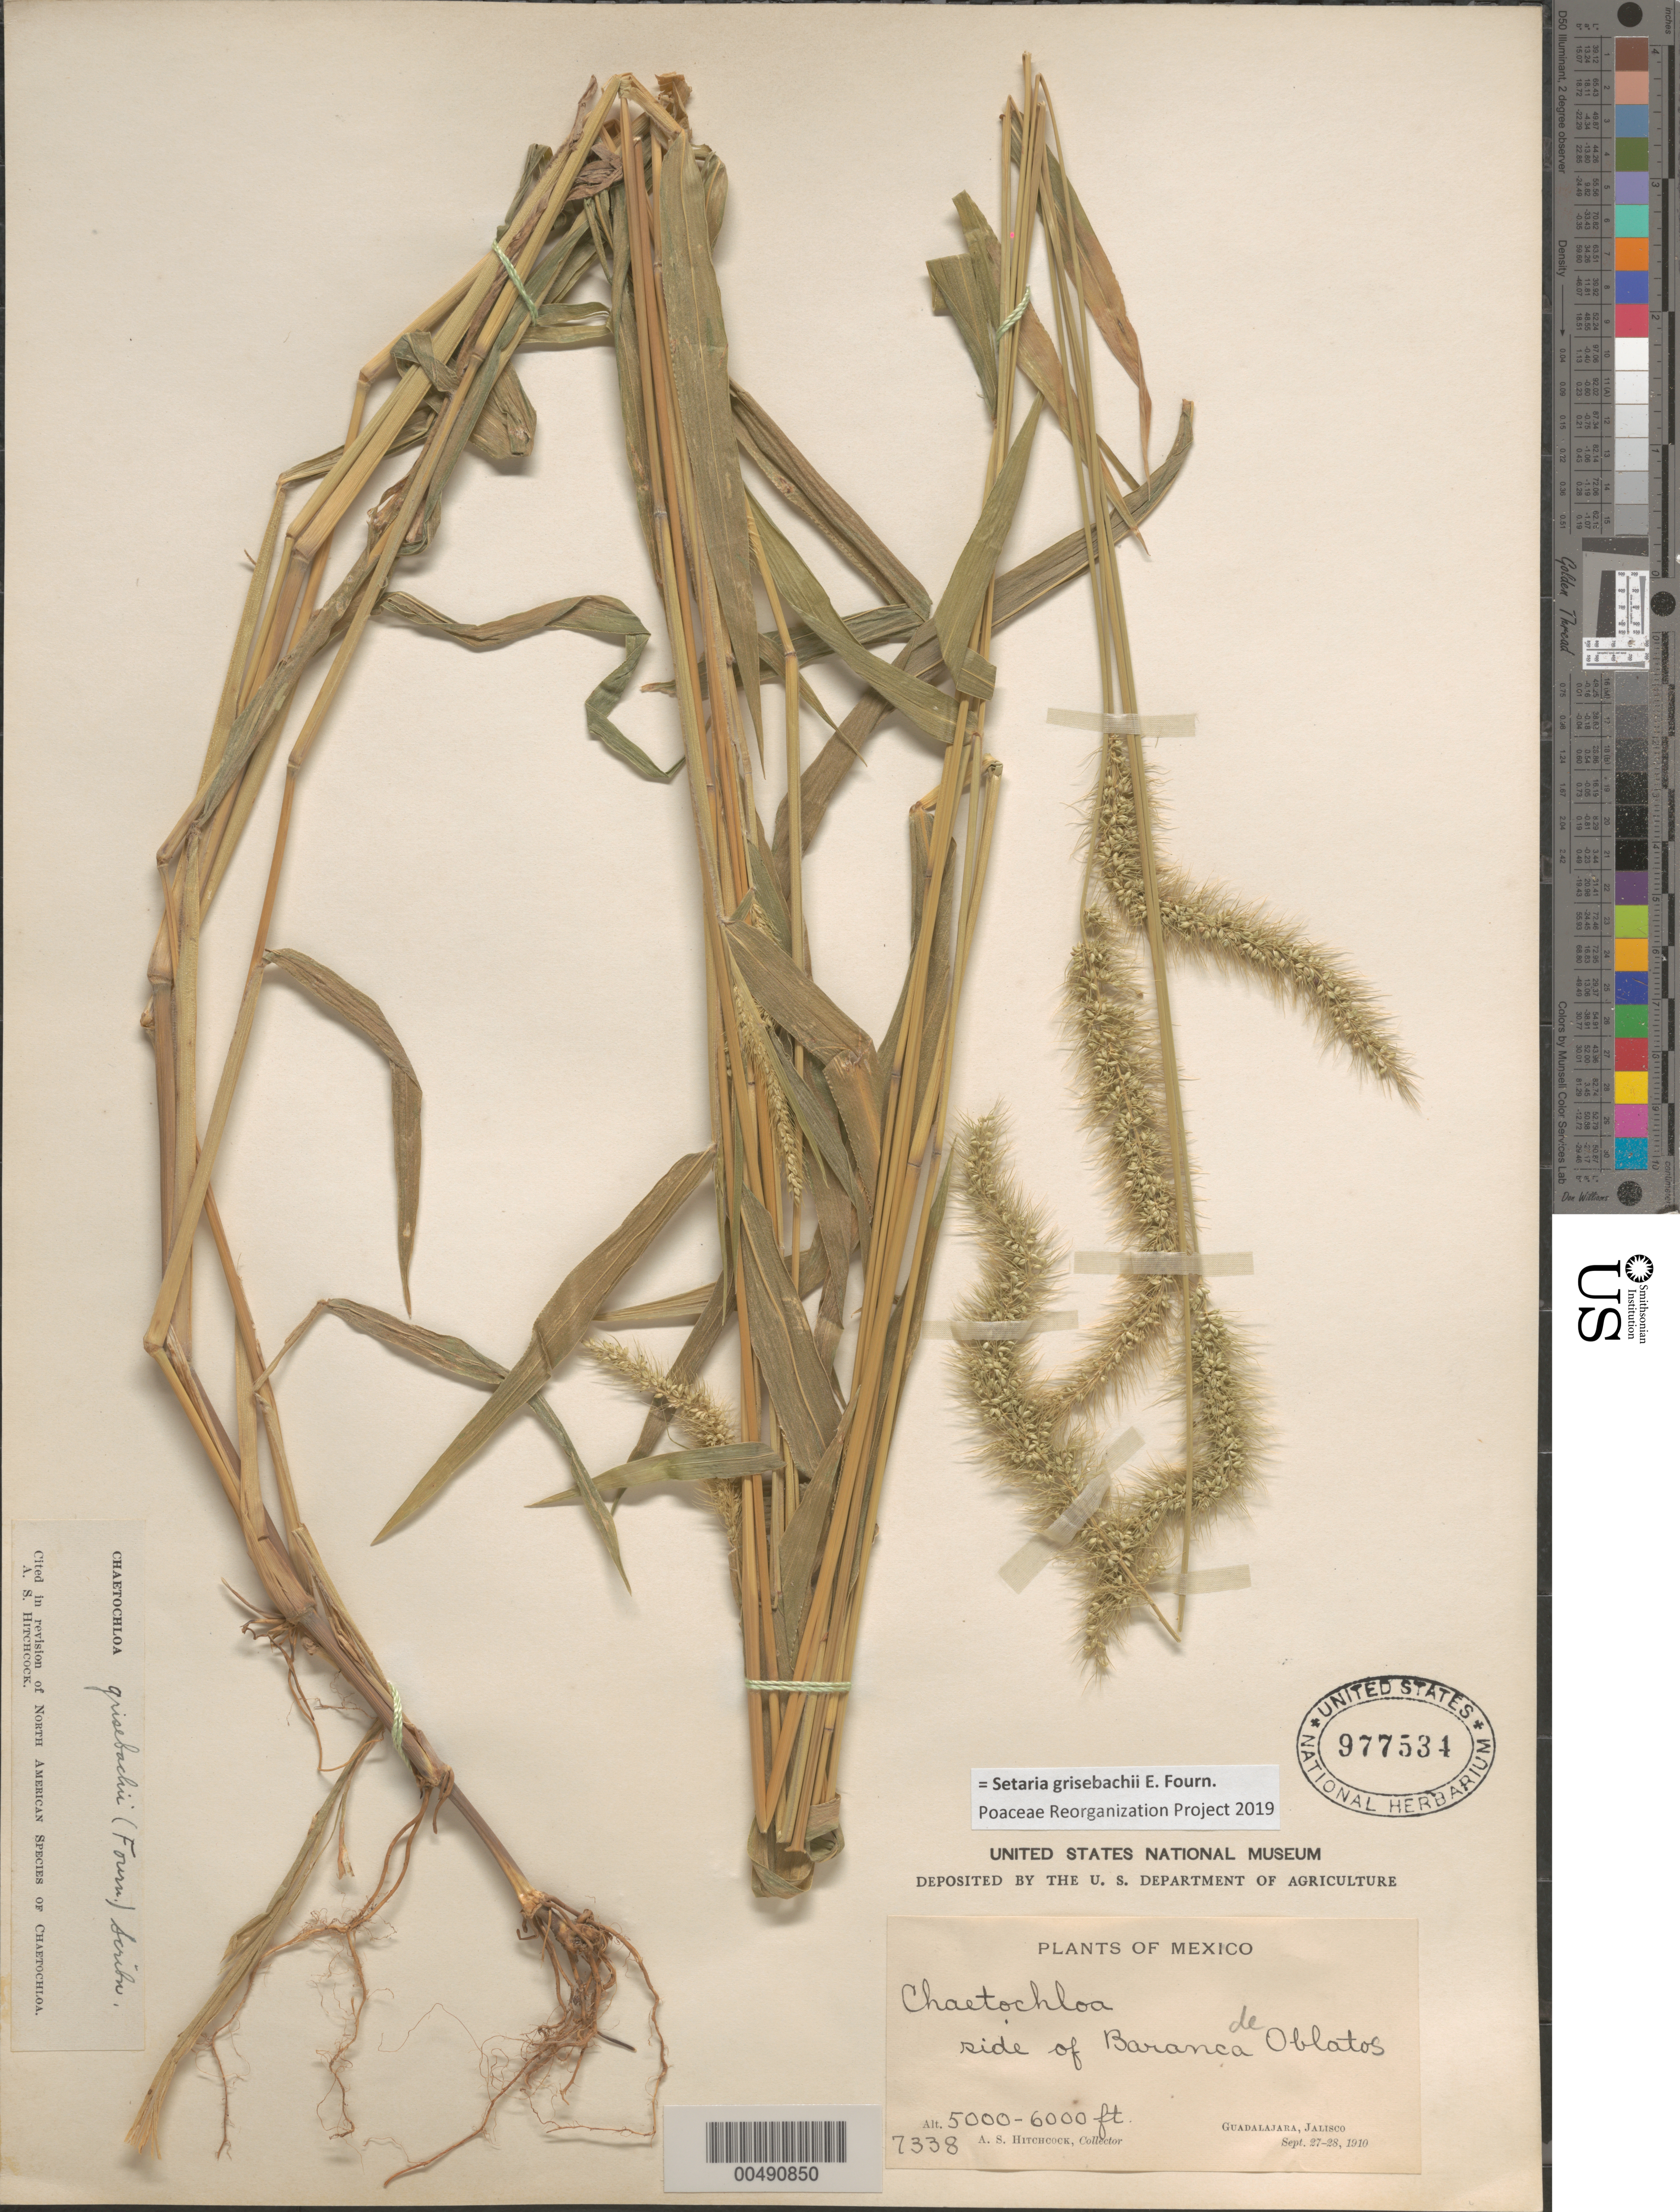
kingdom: Plantae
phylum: Tracheophyta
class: Liliopsida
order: Poales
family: Poaceae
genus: Setaria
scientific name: Setaria grisebachii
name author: E. Fourn.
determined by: Poaceae Reorganization Project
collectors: A. S. Hitchcock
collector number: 7338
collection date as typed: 27 Sep 1910 to 28 Sep 1910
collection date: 1910-09-27/1910-09-28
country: Mexico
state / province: Jalisco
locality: Side of Baranca de Oblatos, Guadalajara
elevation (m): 1524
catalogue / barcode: US 977534